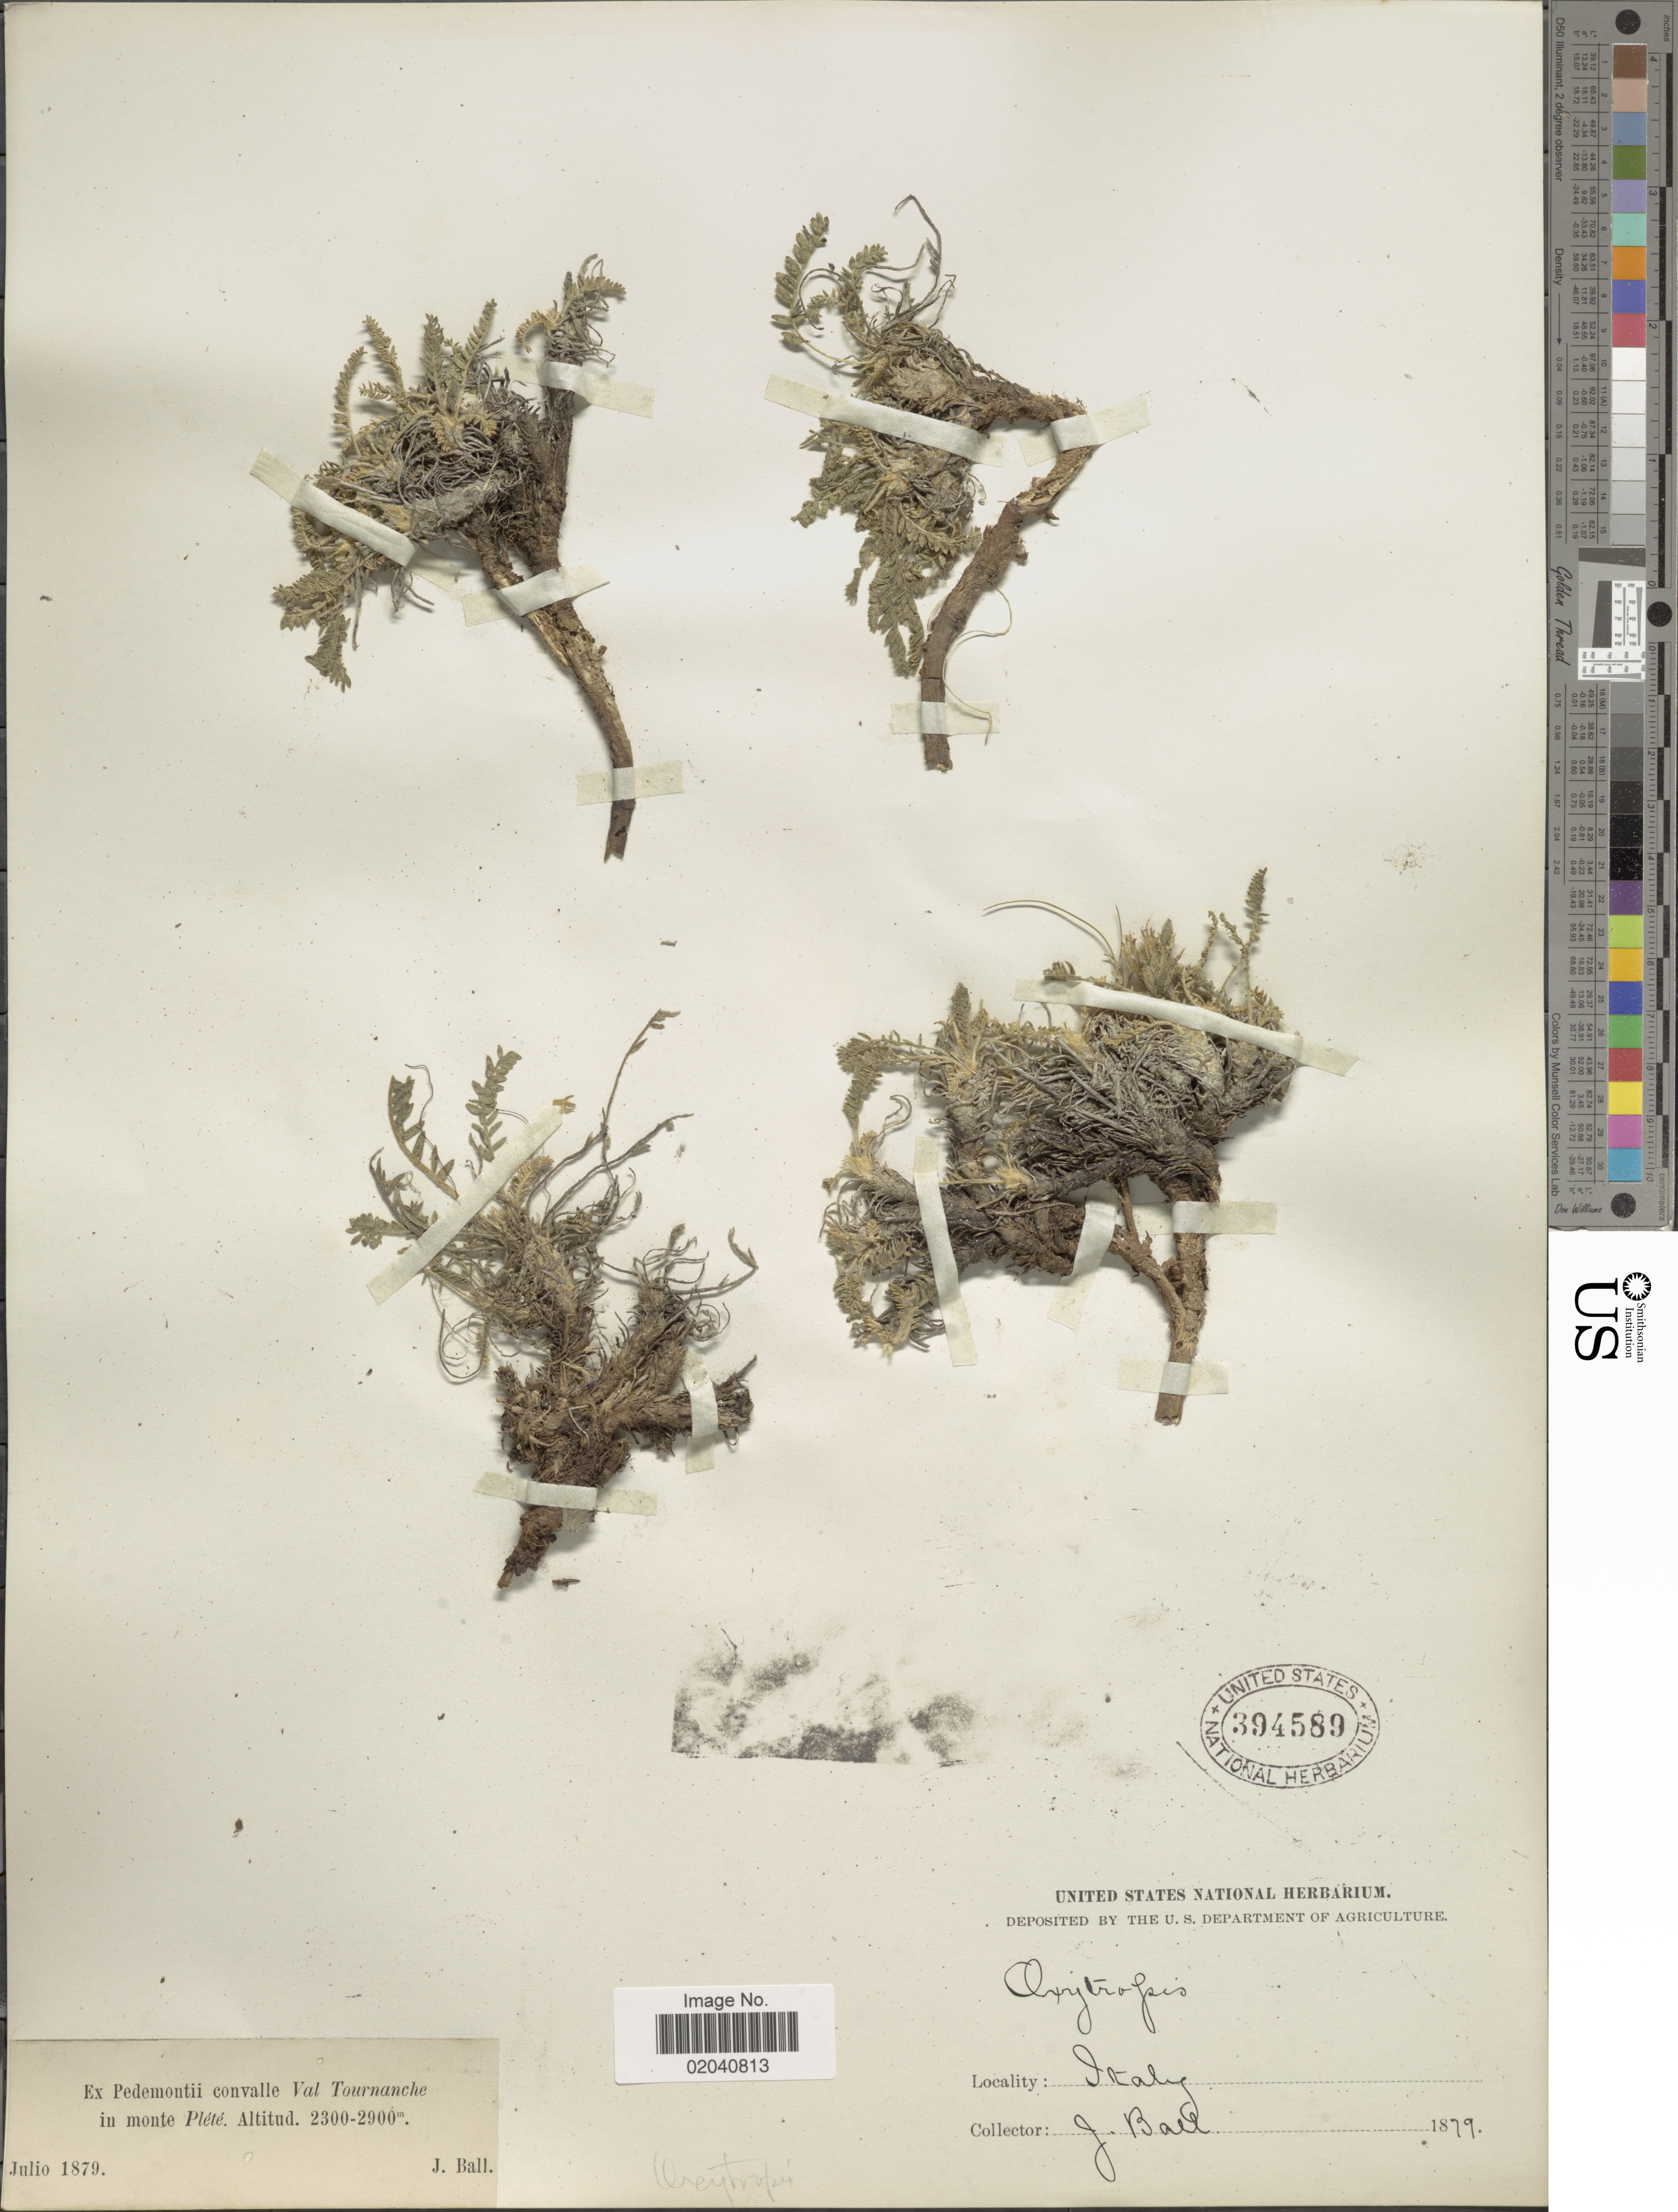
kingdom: Plantae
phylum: Tracheophyta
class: Magnoliopsida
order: Fabales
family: Fabaceae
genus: Oxytropis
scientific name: Oxytropis sp.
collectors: J. Ball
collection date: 1879-07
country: Italy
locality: Pedemontii convalle Val Tournanche in monte Plété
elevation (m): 2300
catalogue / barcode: US 394589